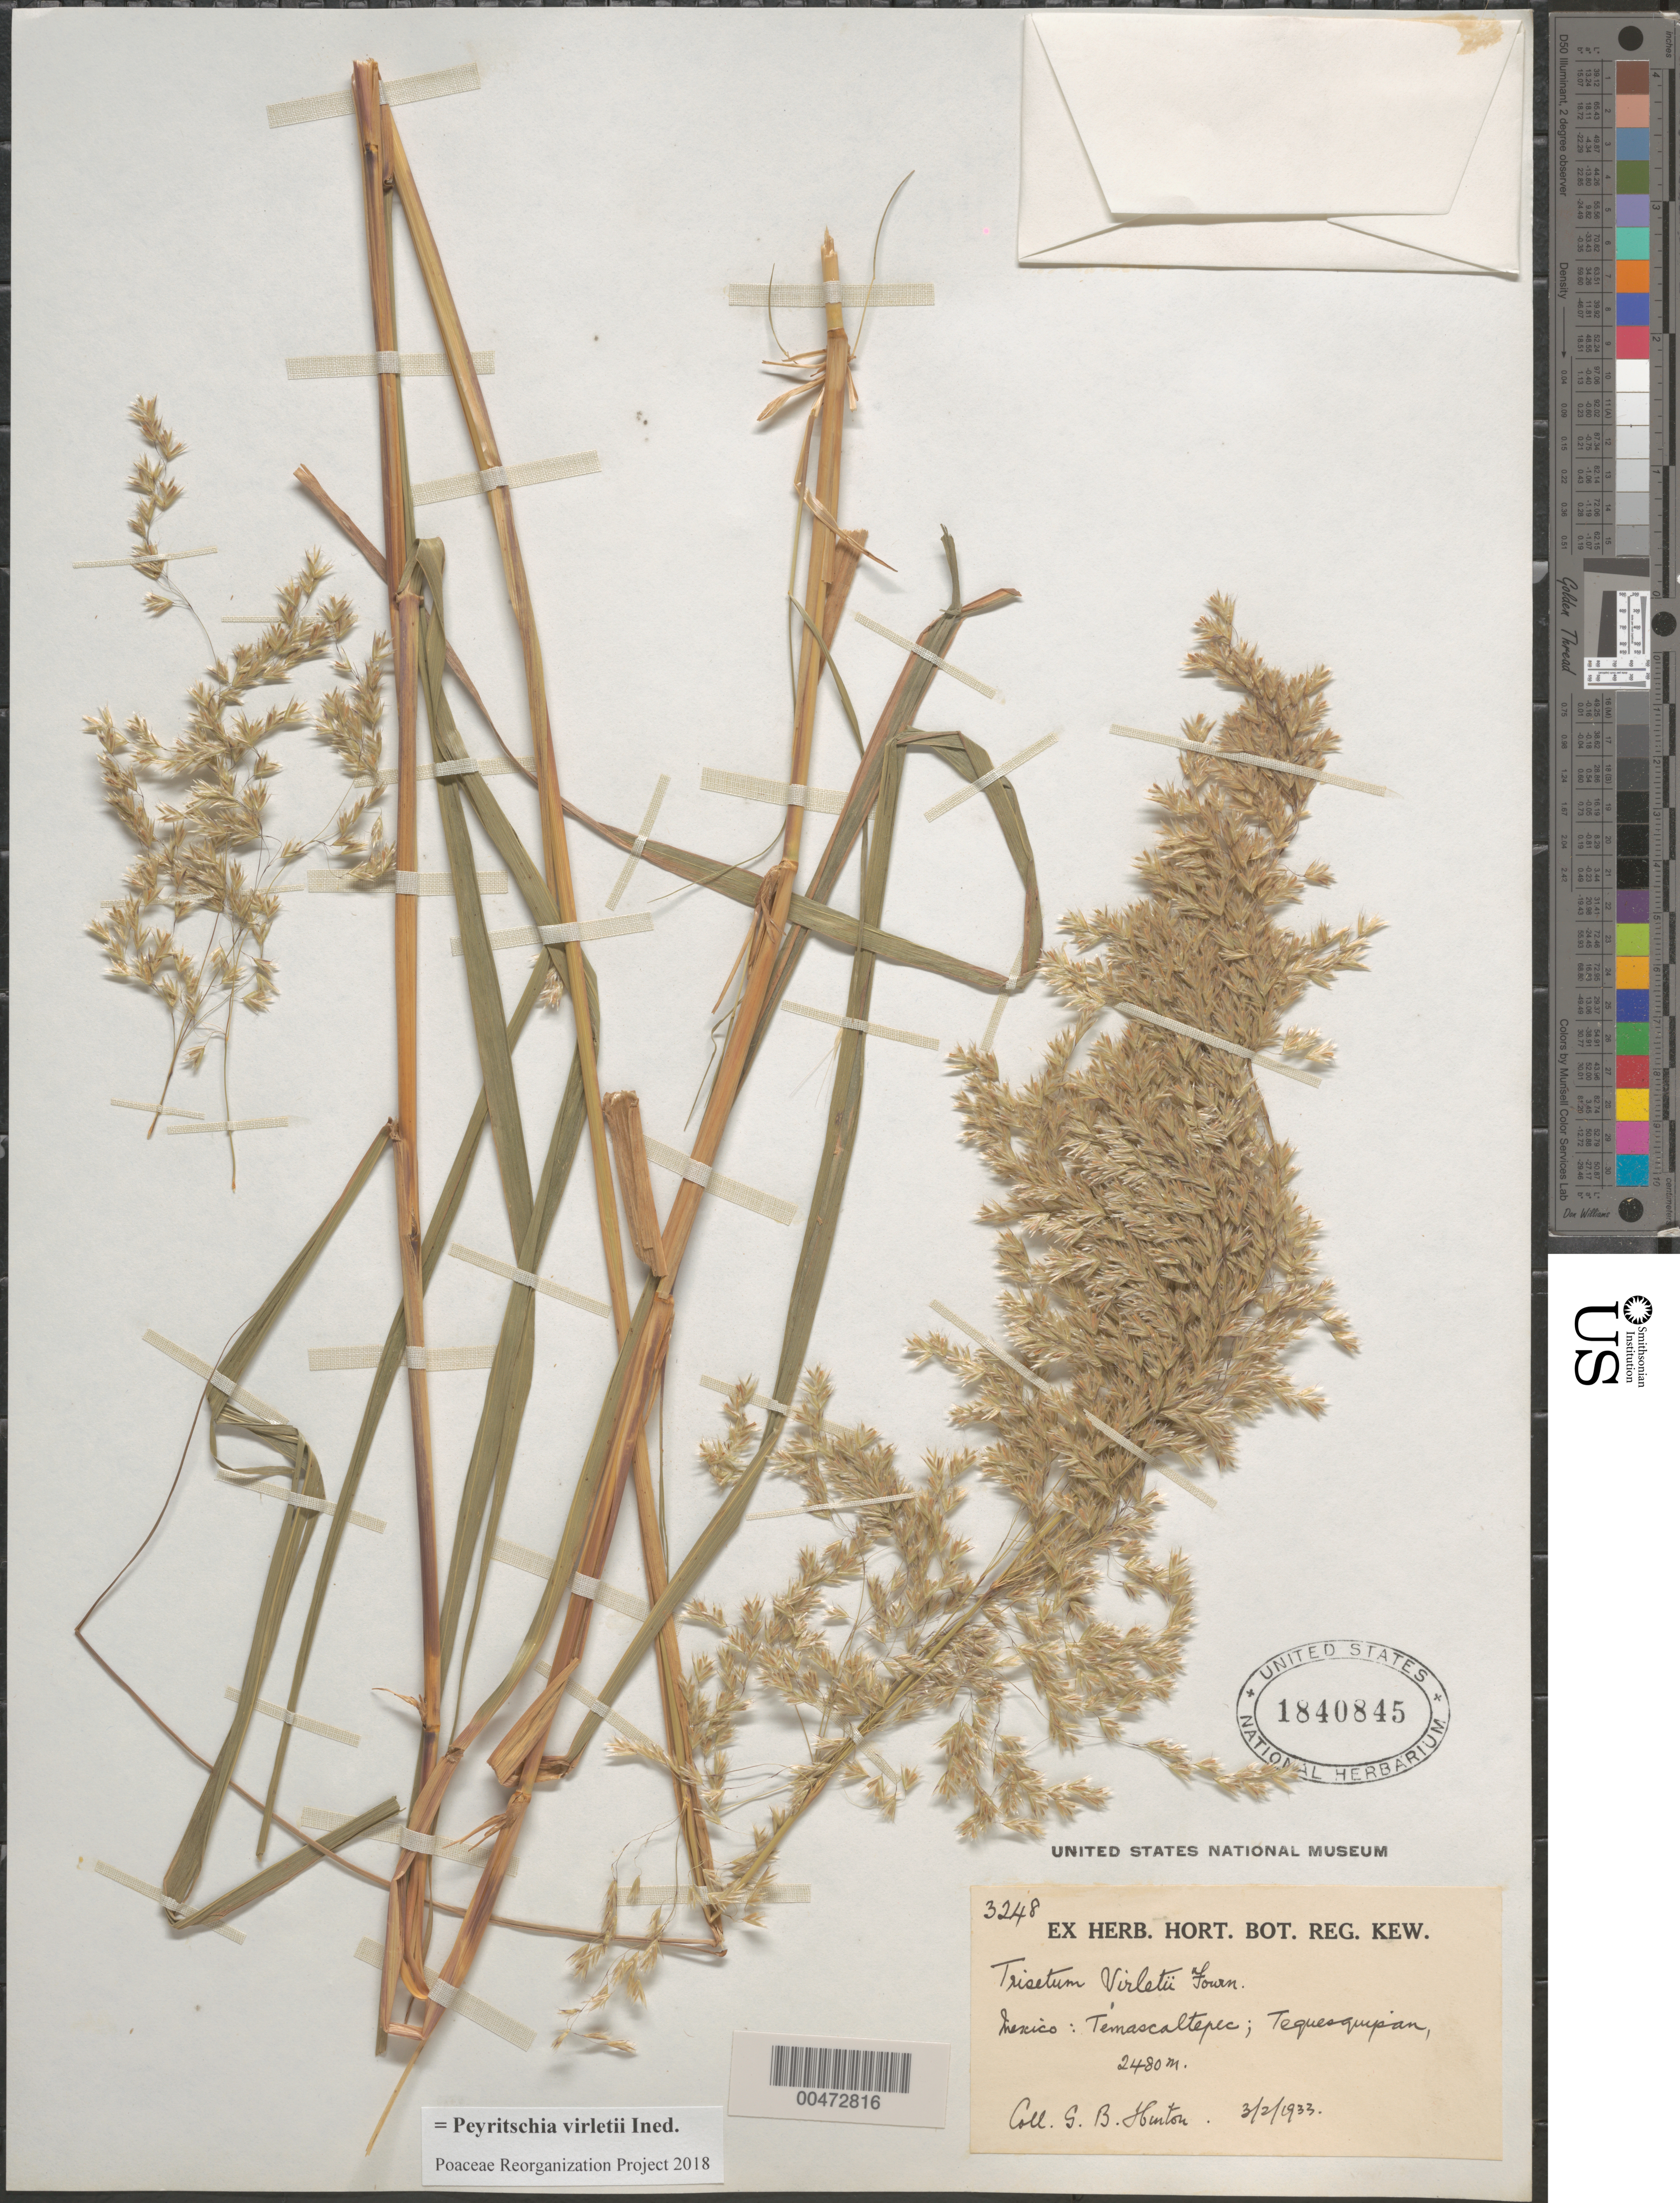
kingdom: Plantae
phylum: Tracheophyta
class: Liliopsida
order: Poales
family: Poaceae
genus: Peyritschia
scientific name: Peyritschia virletii ined.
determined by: Poaceae Reorganization Project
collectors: G. B. Hinton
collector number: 3248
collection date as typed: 3 Feb 1933 to 2 Mar 1933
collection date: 1933-02-03/1933-03-02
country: Mexico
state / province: México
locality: Temascaltepec, Tequesquipan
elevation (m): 2480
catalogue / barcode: US 1840845